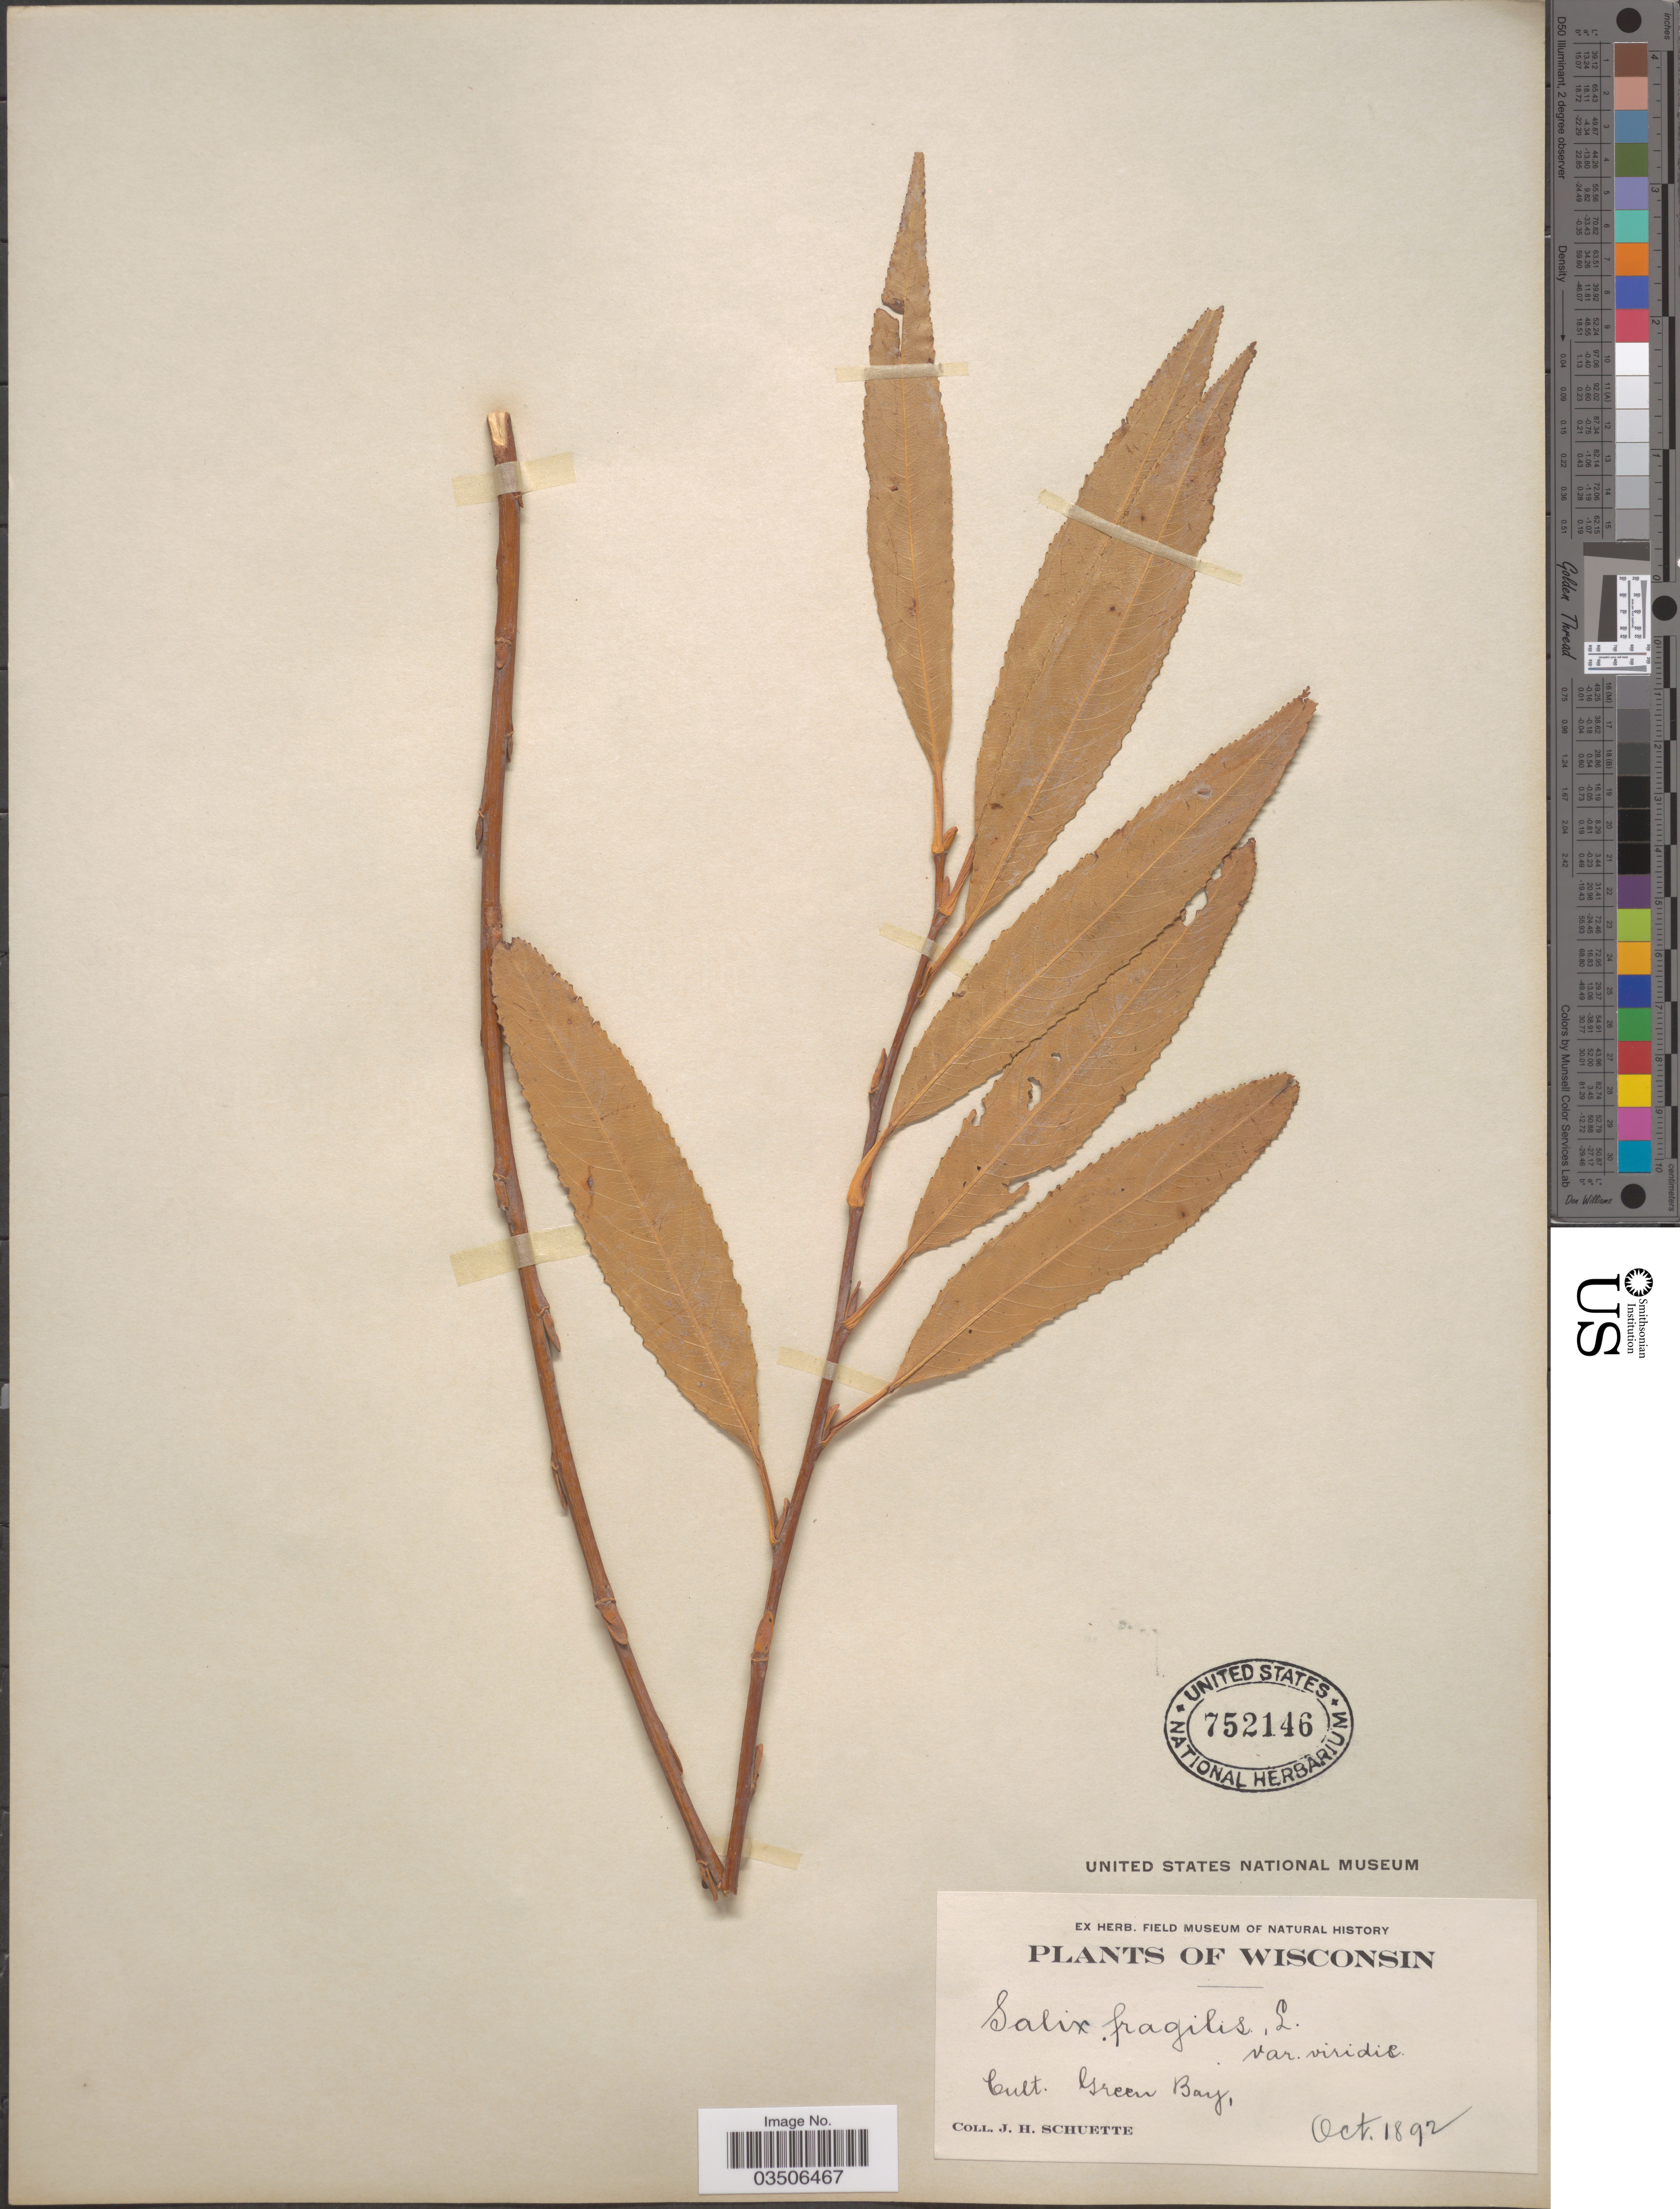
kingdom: Plantae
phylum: Tracheophyta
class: Magnoliopsida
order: Malpighiales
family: Salicaceae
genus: Salix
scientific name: Salix fragilis var. viridis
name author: Spenn.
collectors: J. H. Schuette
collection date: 1892-10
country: United States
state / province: Wisconsin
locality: Green Bay.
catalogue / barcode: US 752146